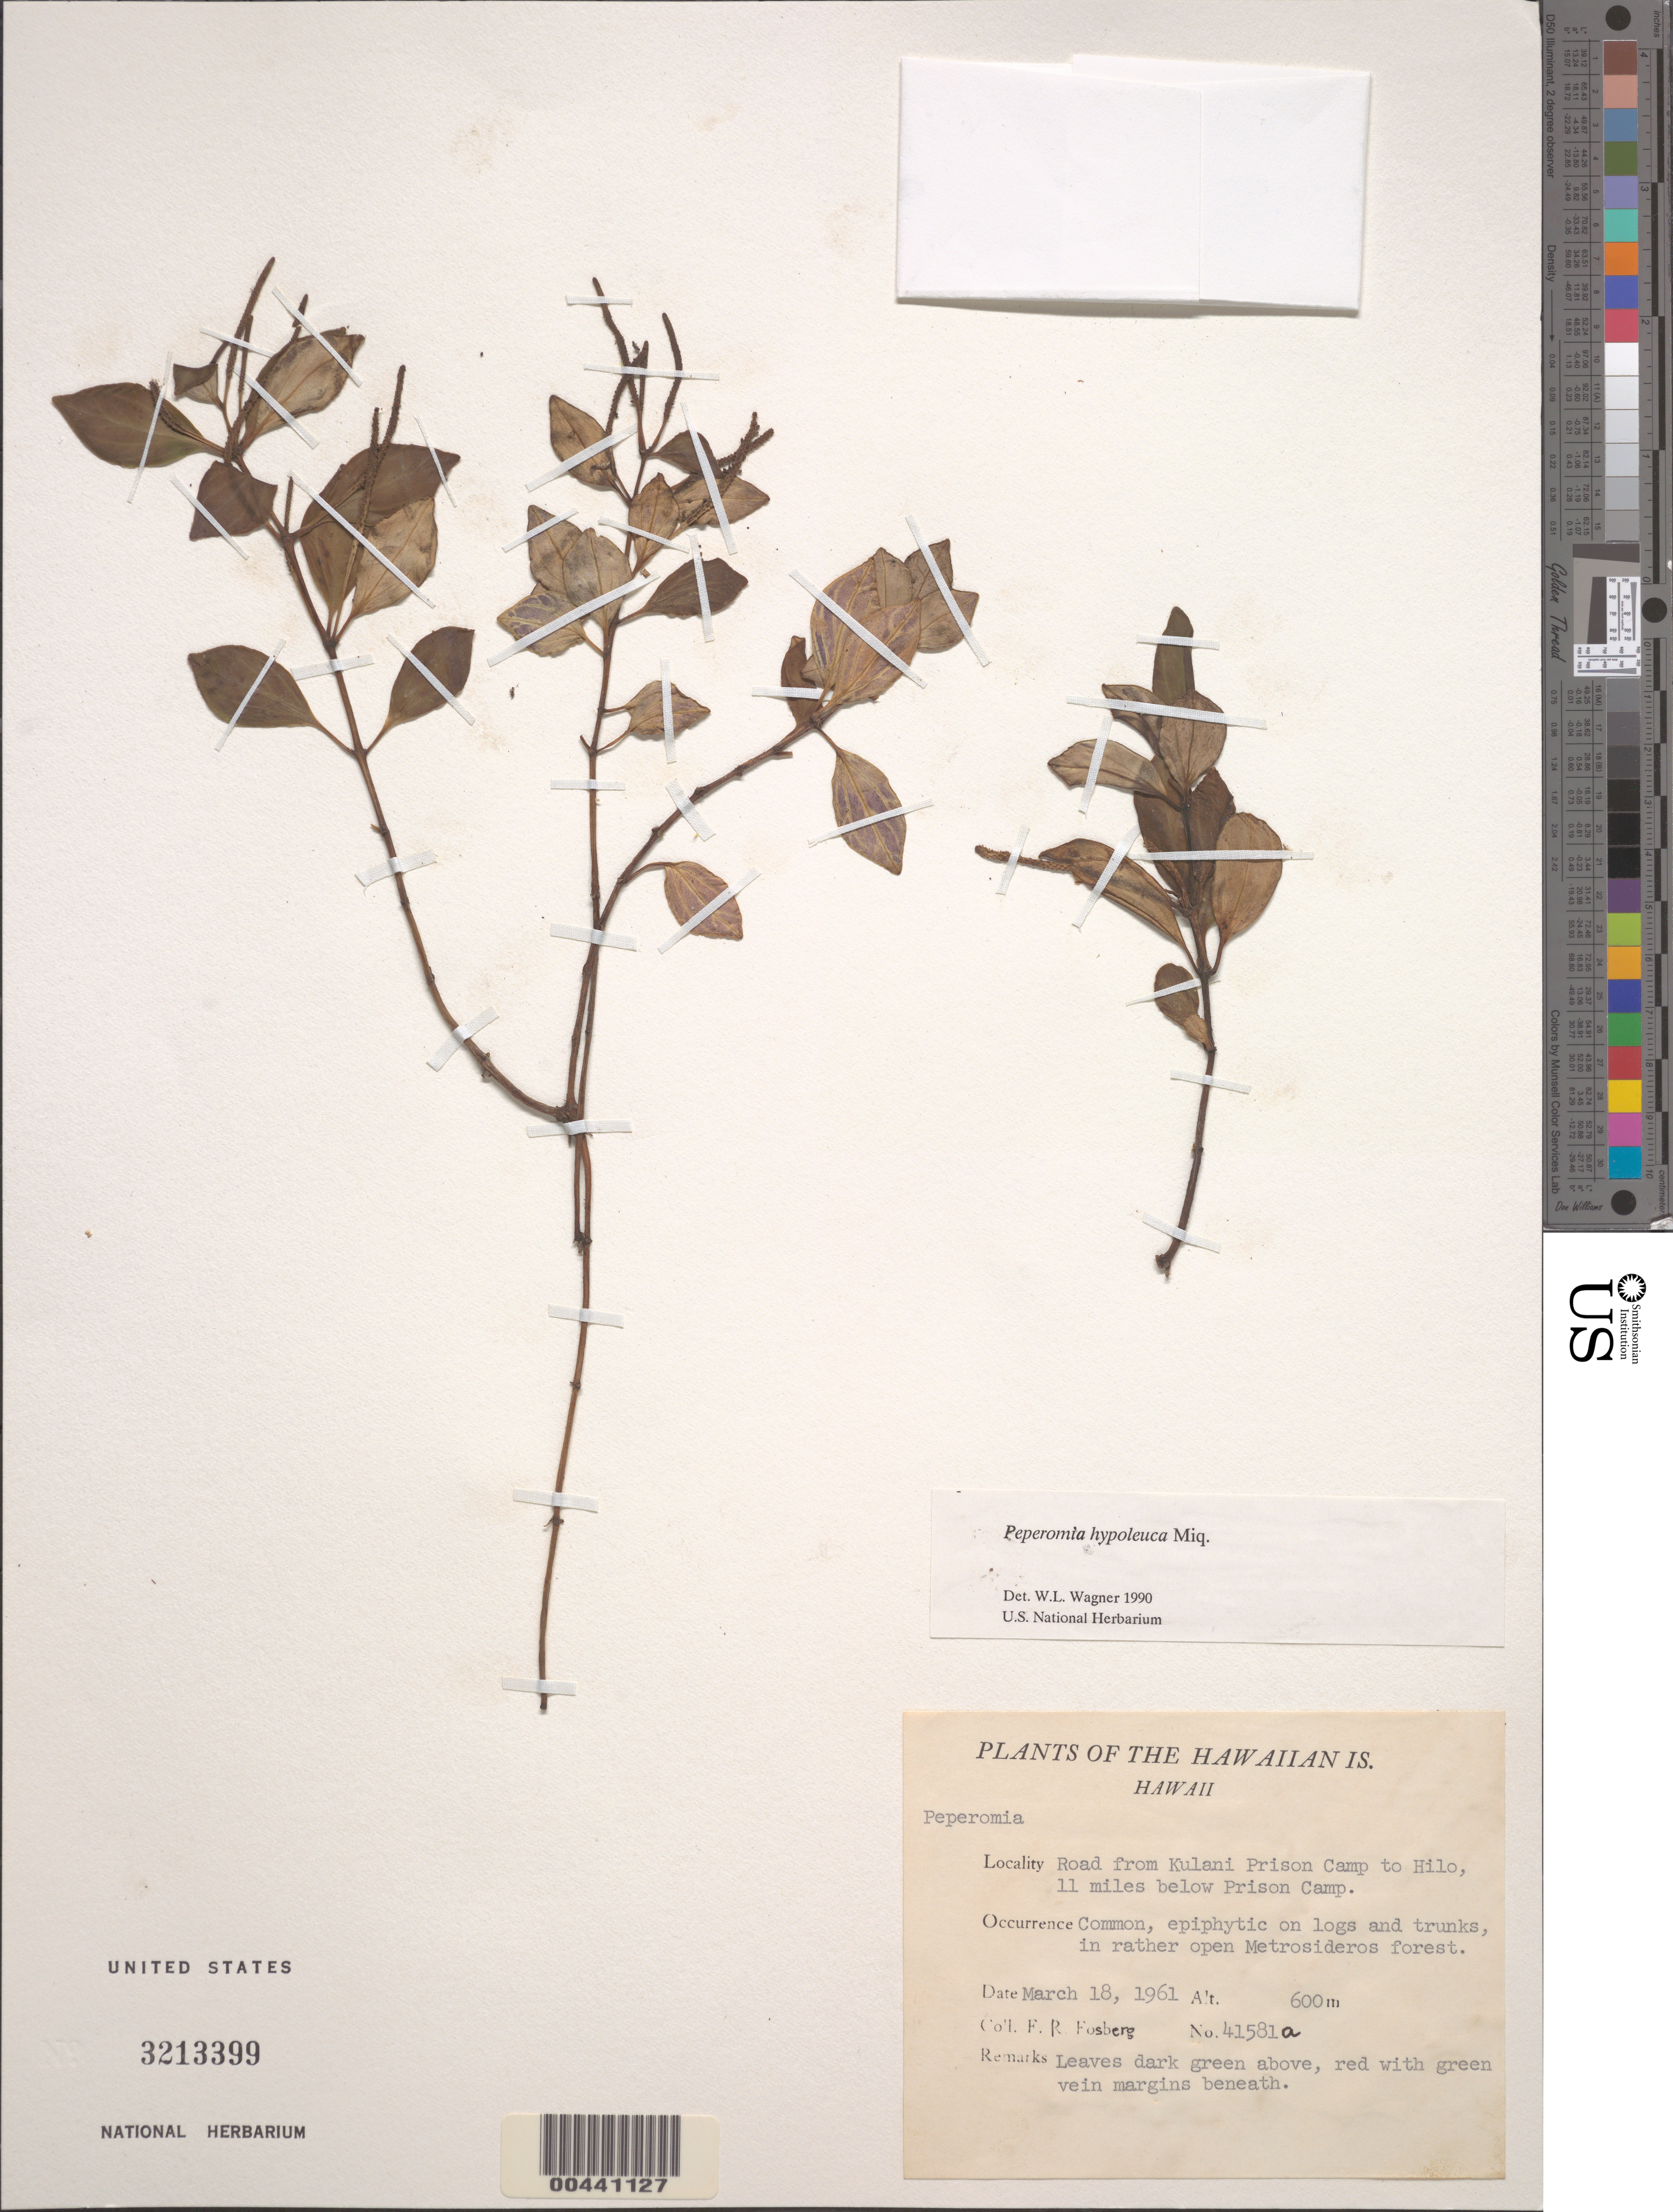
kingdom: Plantae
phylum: Tracheophyta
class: Magnoliopsida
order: Piperales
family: Piperaceae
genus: Peperomia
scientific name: Peperomia hypoleuca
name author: Miq.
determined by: Wagner, W. L., (BOT), Smithsonian Institution - National Museum of Natural History (UNITED STATES)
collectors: F. R. Fosberg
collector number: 41581a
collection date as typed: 18 Mar 1961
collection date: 1961-03-18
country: United States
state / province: Hawaii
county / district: Hawaii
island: Hawaii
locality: Road from Kulani Prison Camp to Hilo, 11 miles below Prison Camp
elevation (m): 600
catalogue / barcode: US 3213399